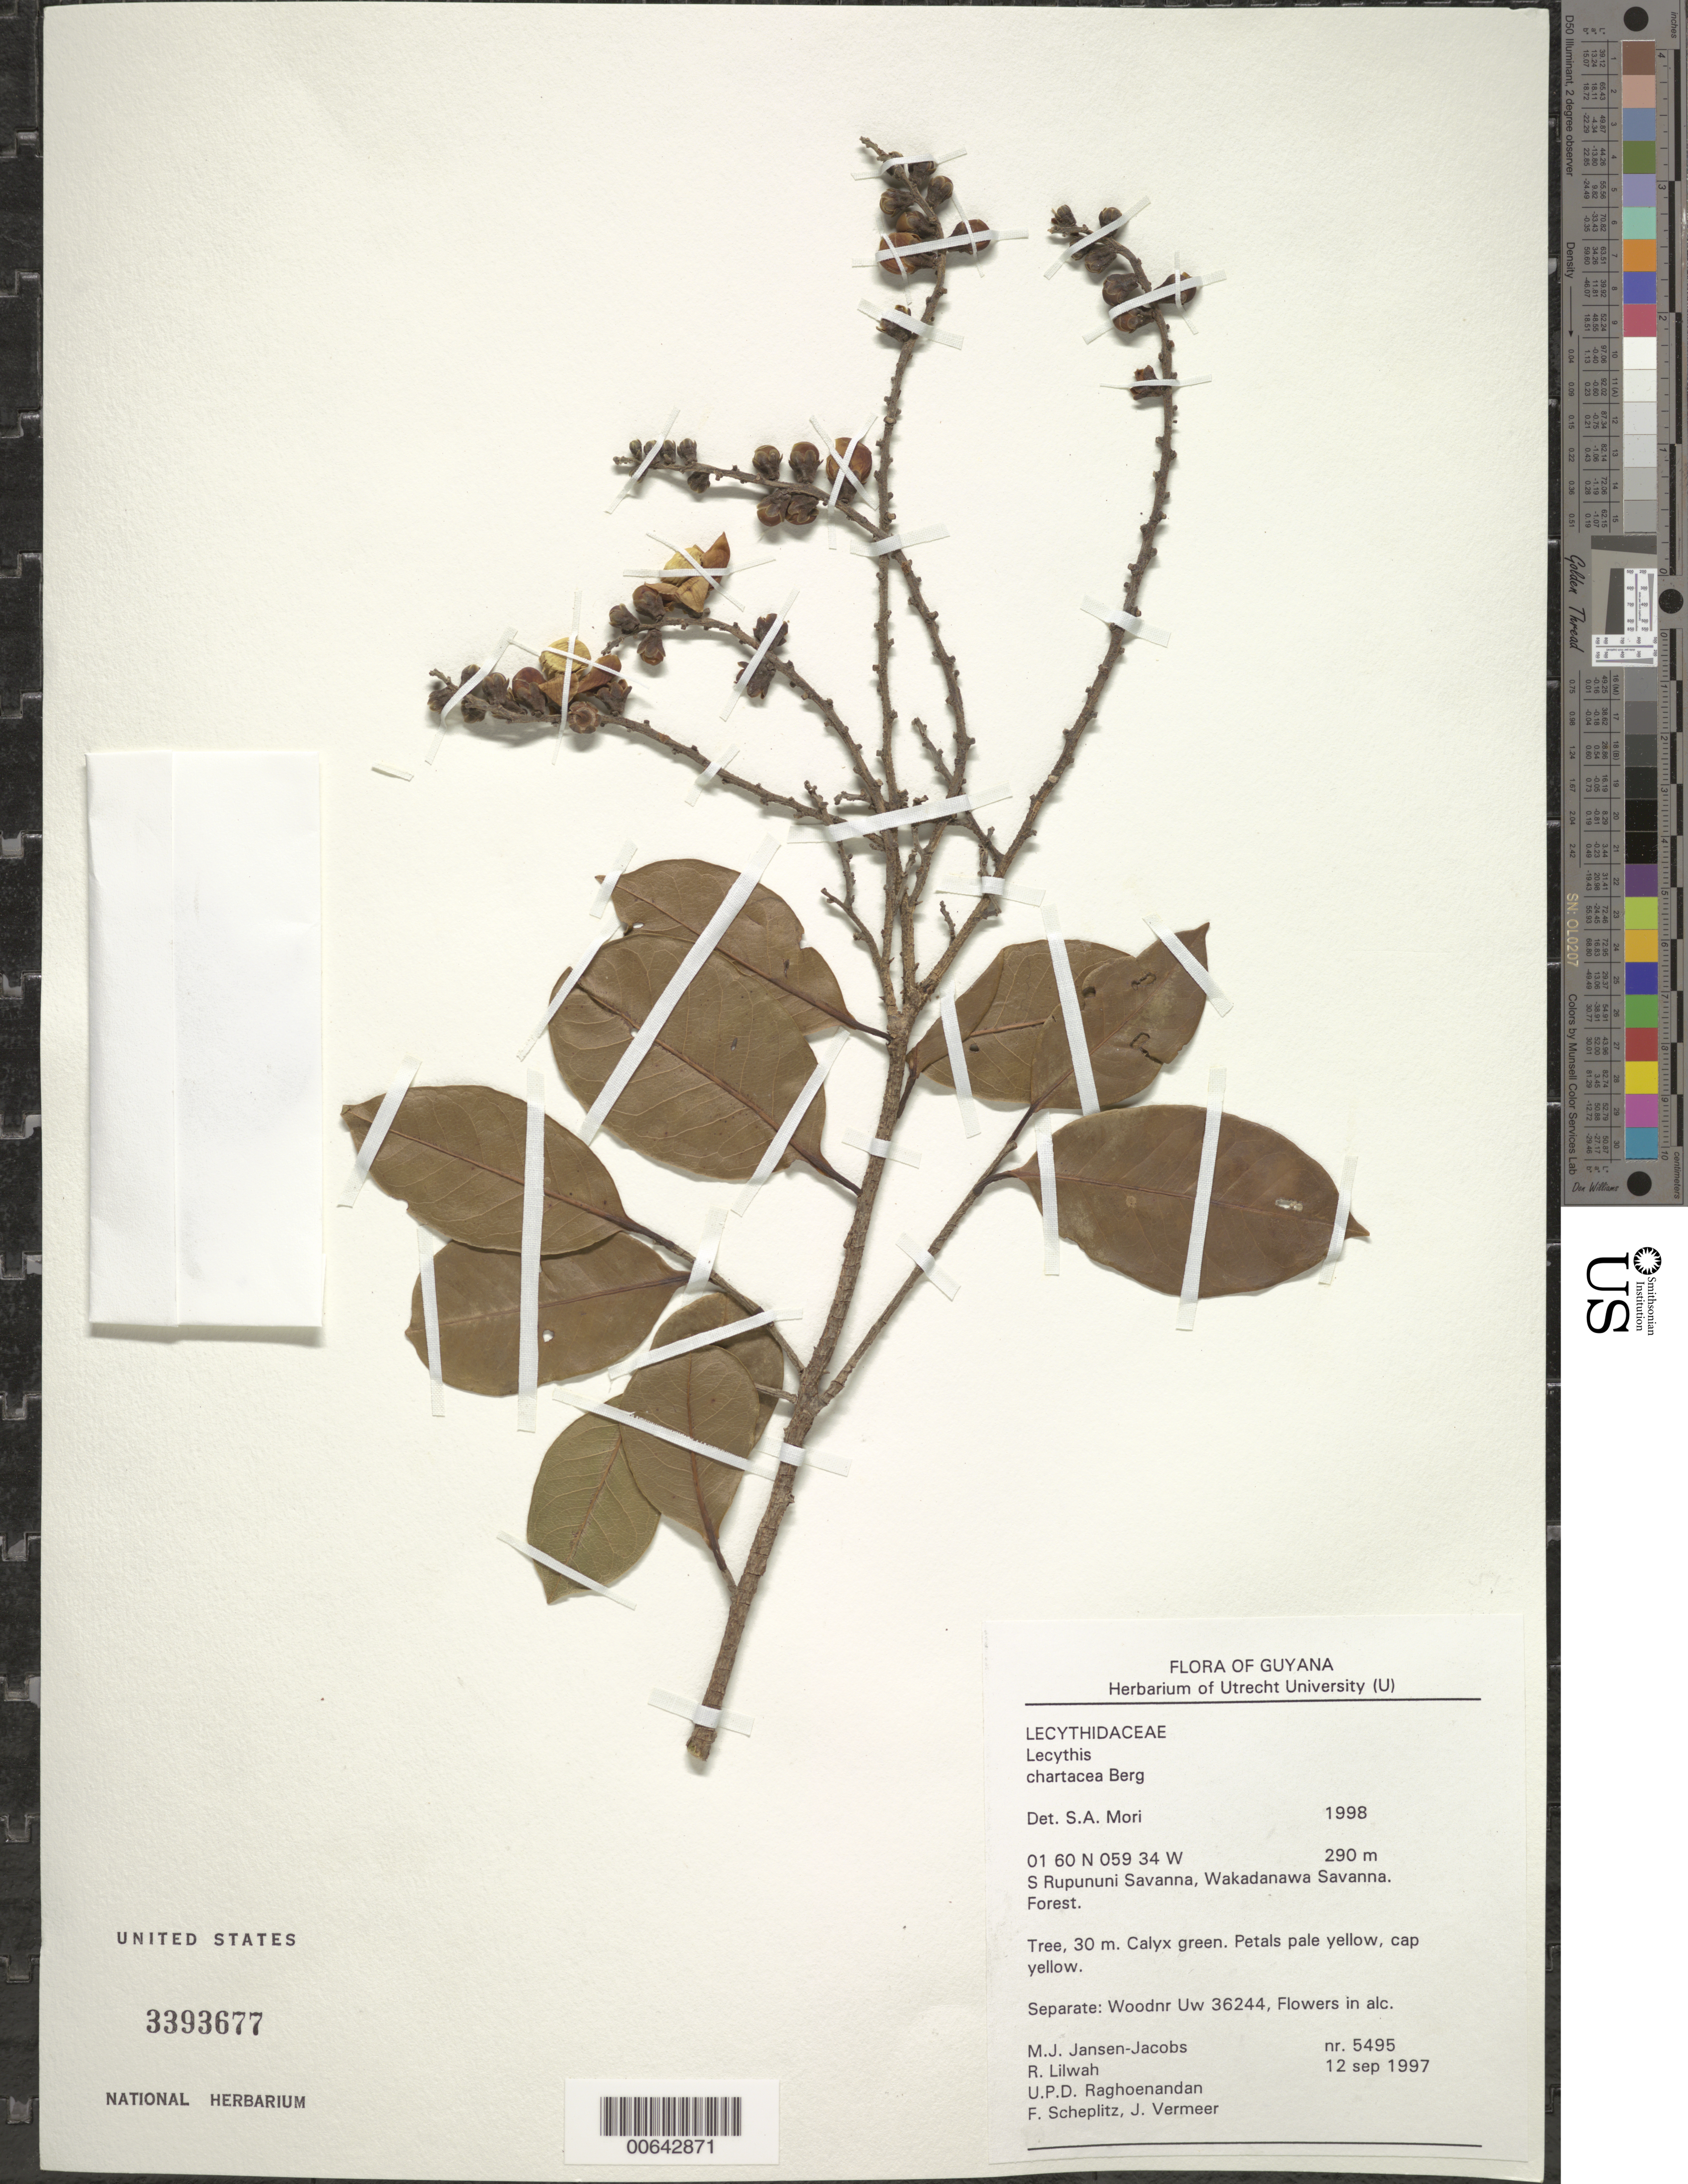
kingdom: Plantae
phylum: Tracheophyta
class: Magnoliopsida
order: Ericales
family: Lecythidaceae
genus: Lecythis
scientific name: Lecythis chartacea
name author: O. Berg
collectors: M. J. Jansen-Jacobs, R. Lilwah, U. Raghoenandan, F. Scheplitz & J. Vermeer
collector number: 5495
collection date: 1997-09-12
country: Guyana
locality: S Rupununi Savanna, Wakadanawa Savanna, Forest.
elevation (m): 290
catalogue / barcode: US 3393677